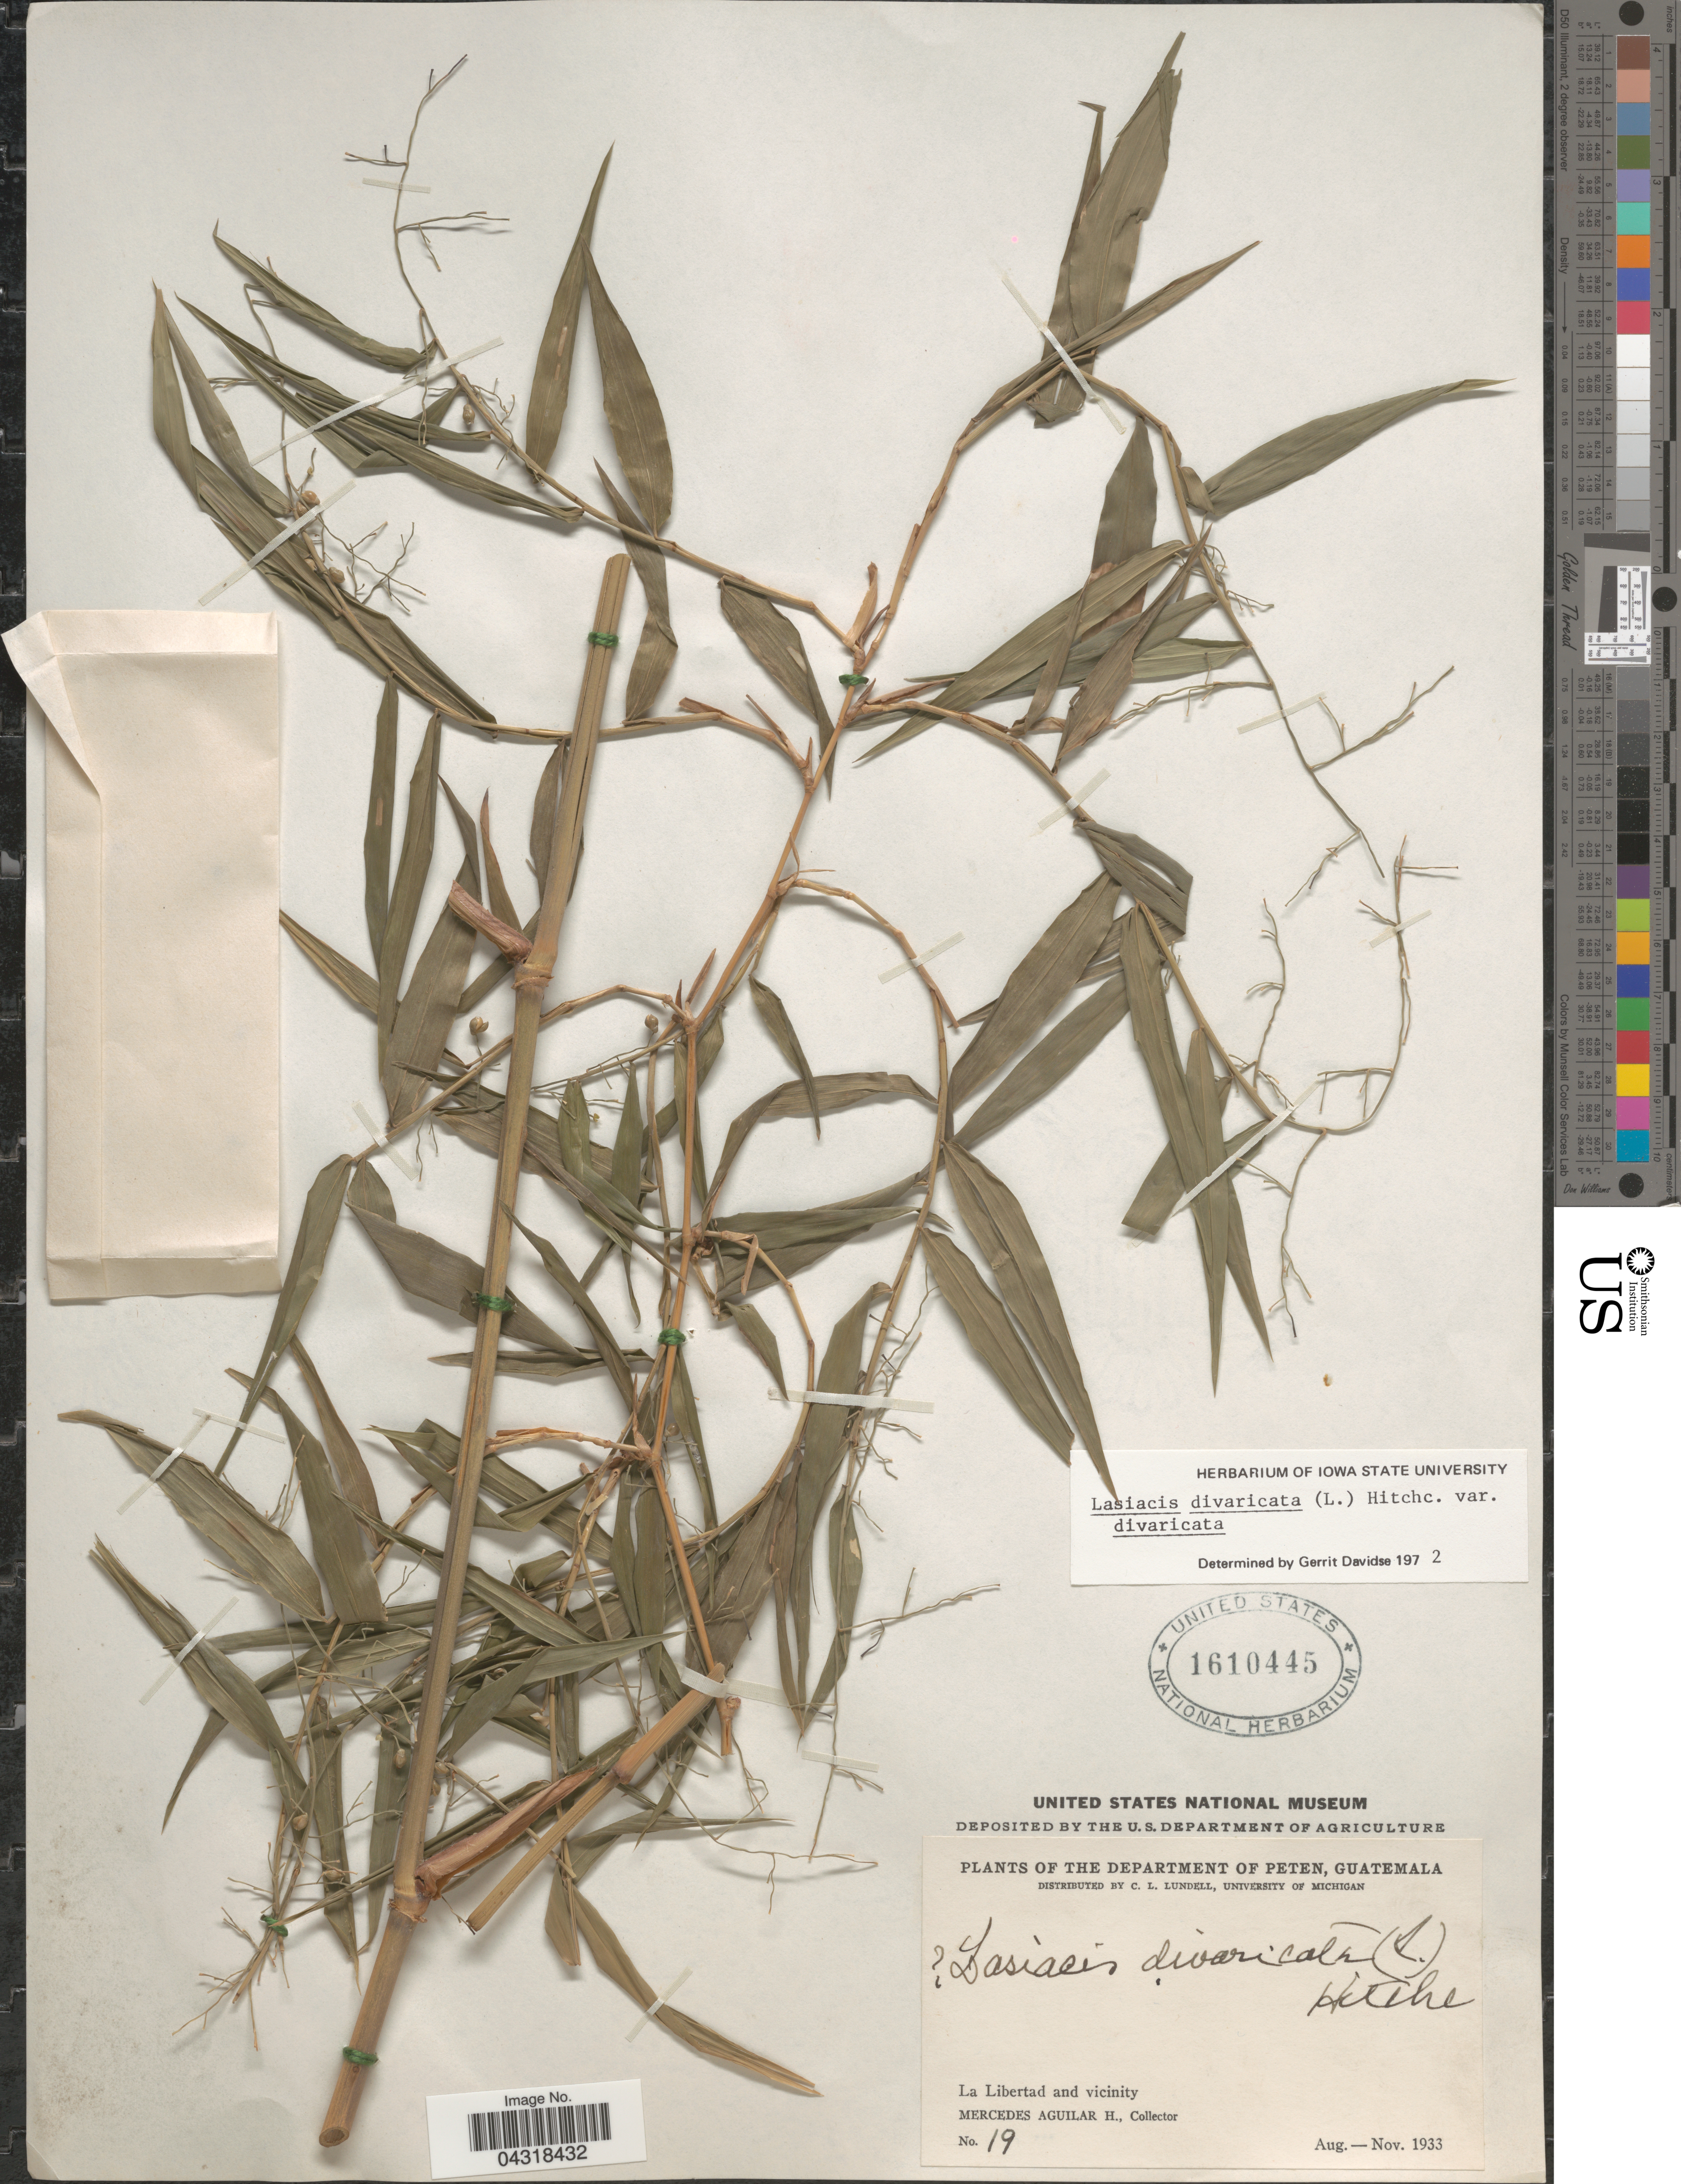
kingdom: Plantae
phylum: Tracheophyta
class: Liliopsida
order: Poales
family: Poaceae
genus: Lasiacis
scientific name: Lasiacis divaricata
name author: (L.) Hitchc.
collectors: M. Aguilar H.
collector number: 19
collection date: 1933-08/1933-11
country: Guatemala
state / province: El Peten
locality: The Department of Peten. La Libertad and vicinity.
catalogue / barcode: US 1610445